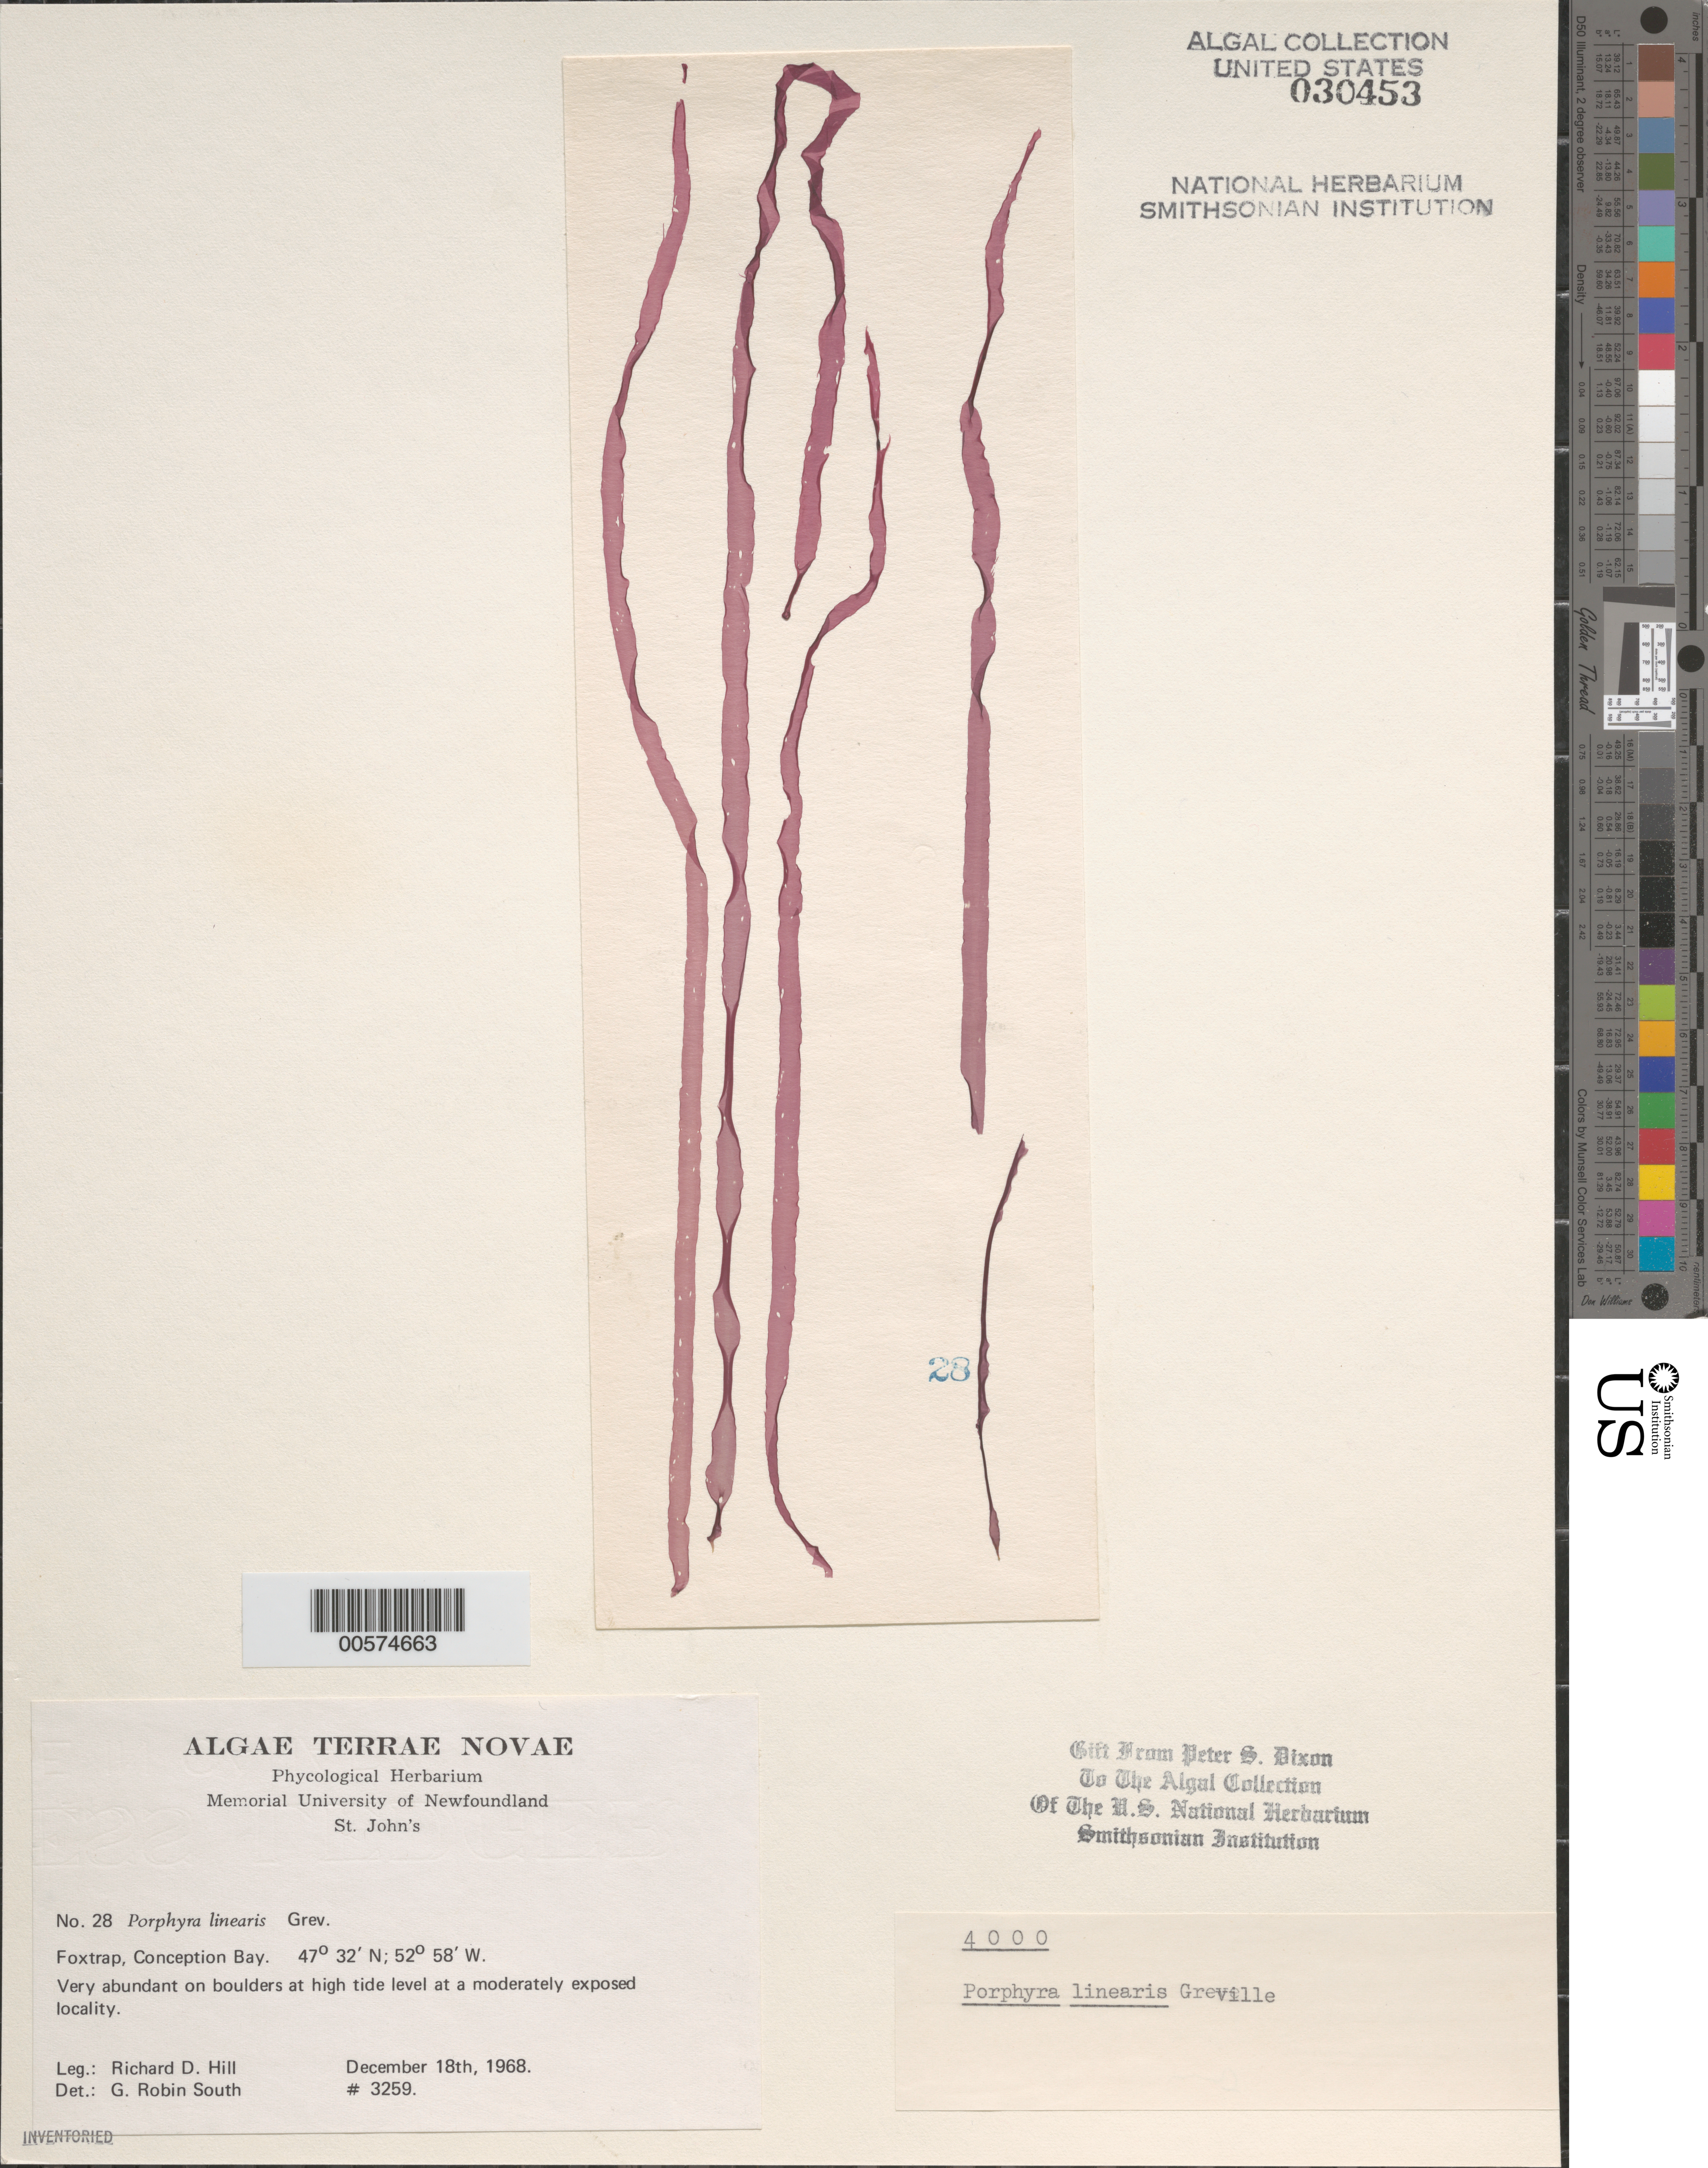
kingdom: Plantae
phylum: Rhodophyta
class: Bangiophyceae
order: Bangiales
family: Bangiaceae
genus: Porphyra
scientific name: Porphyra linearis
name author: Grev.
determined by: South, G. R.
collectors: R. D. Hill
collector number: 3259 & PSD 4000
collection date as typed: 18 Dec 1968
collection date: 1968-12-18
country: Canada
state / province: Newfoundland and Labrador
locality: Foxtrap, Conception Bay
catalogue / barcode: US 30453